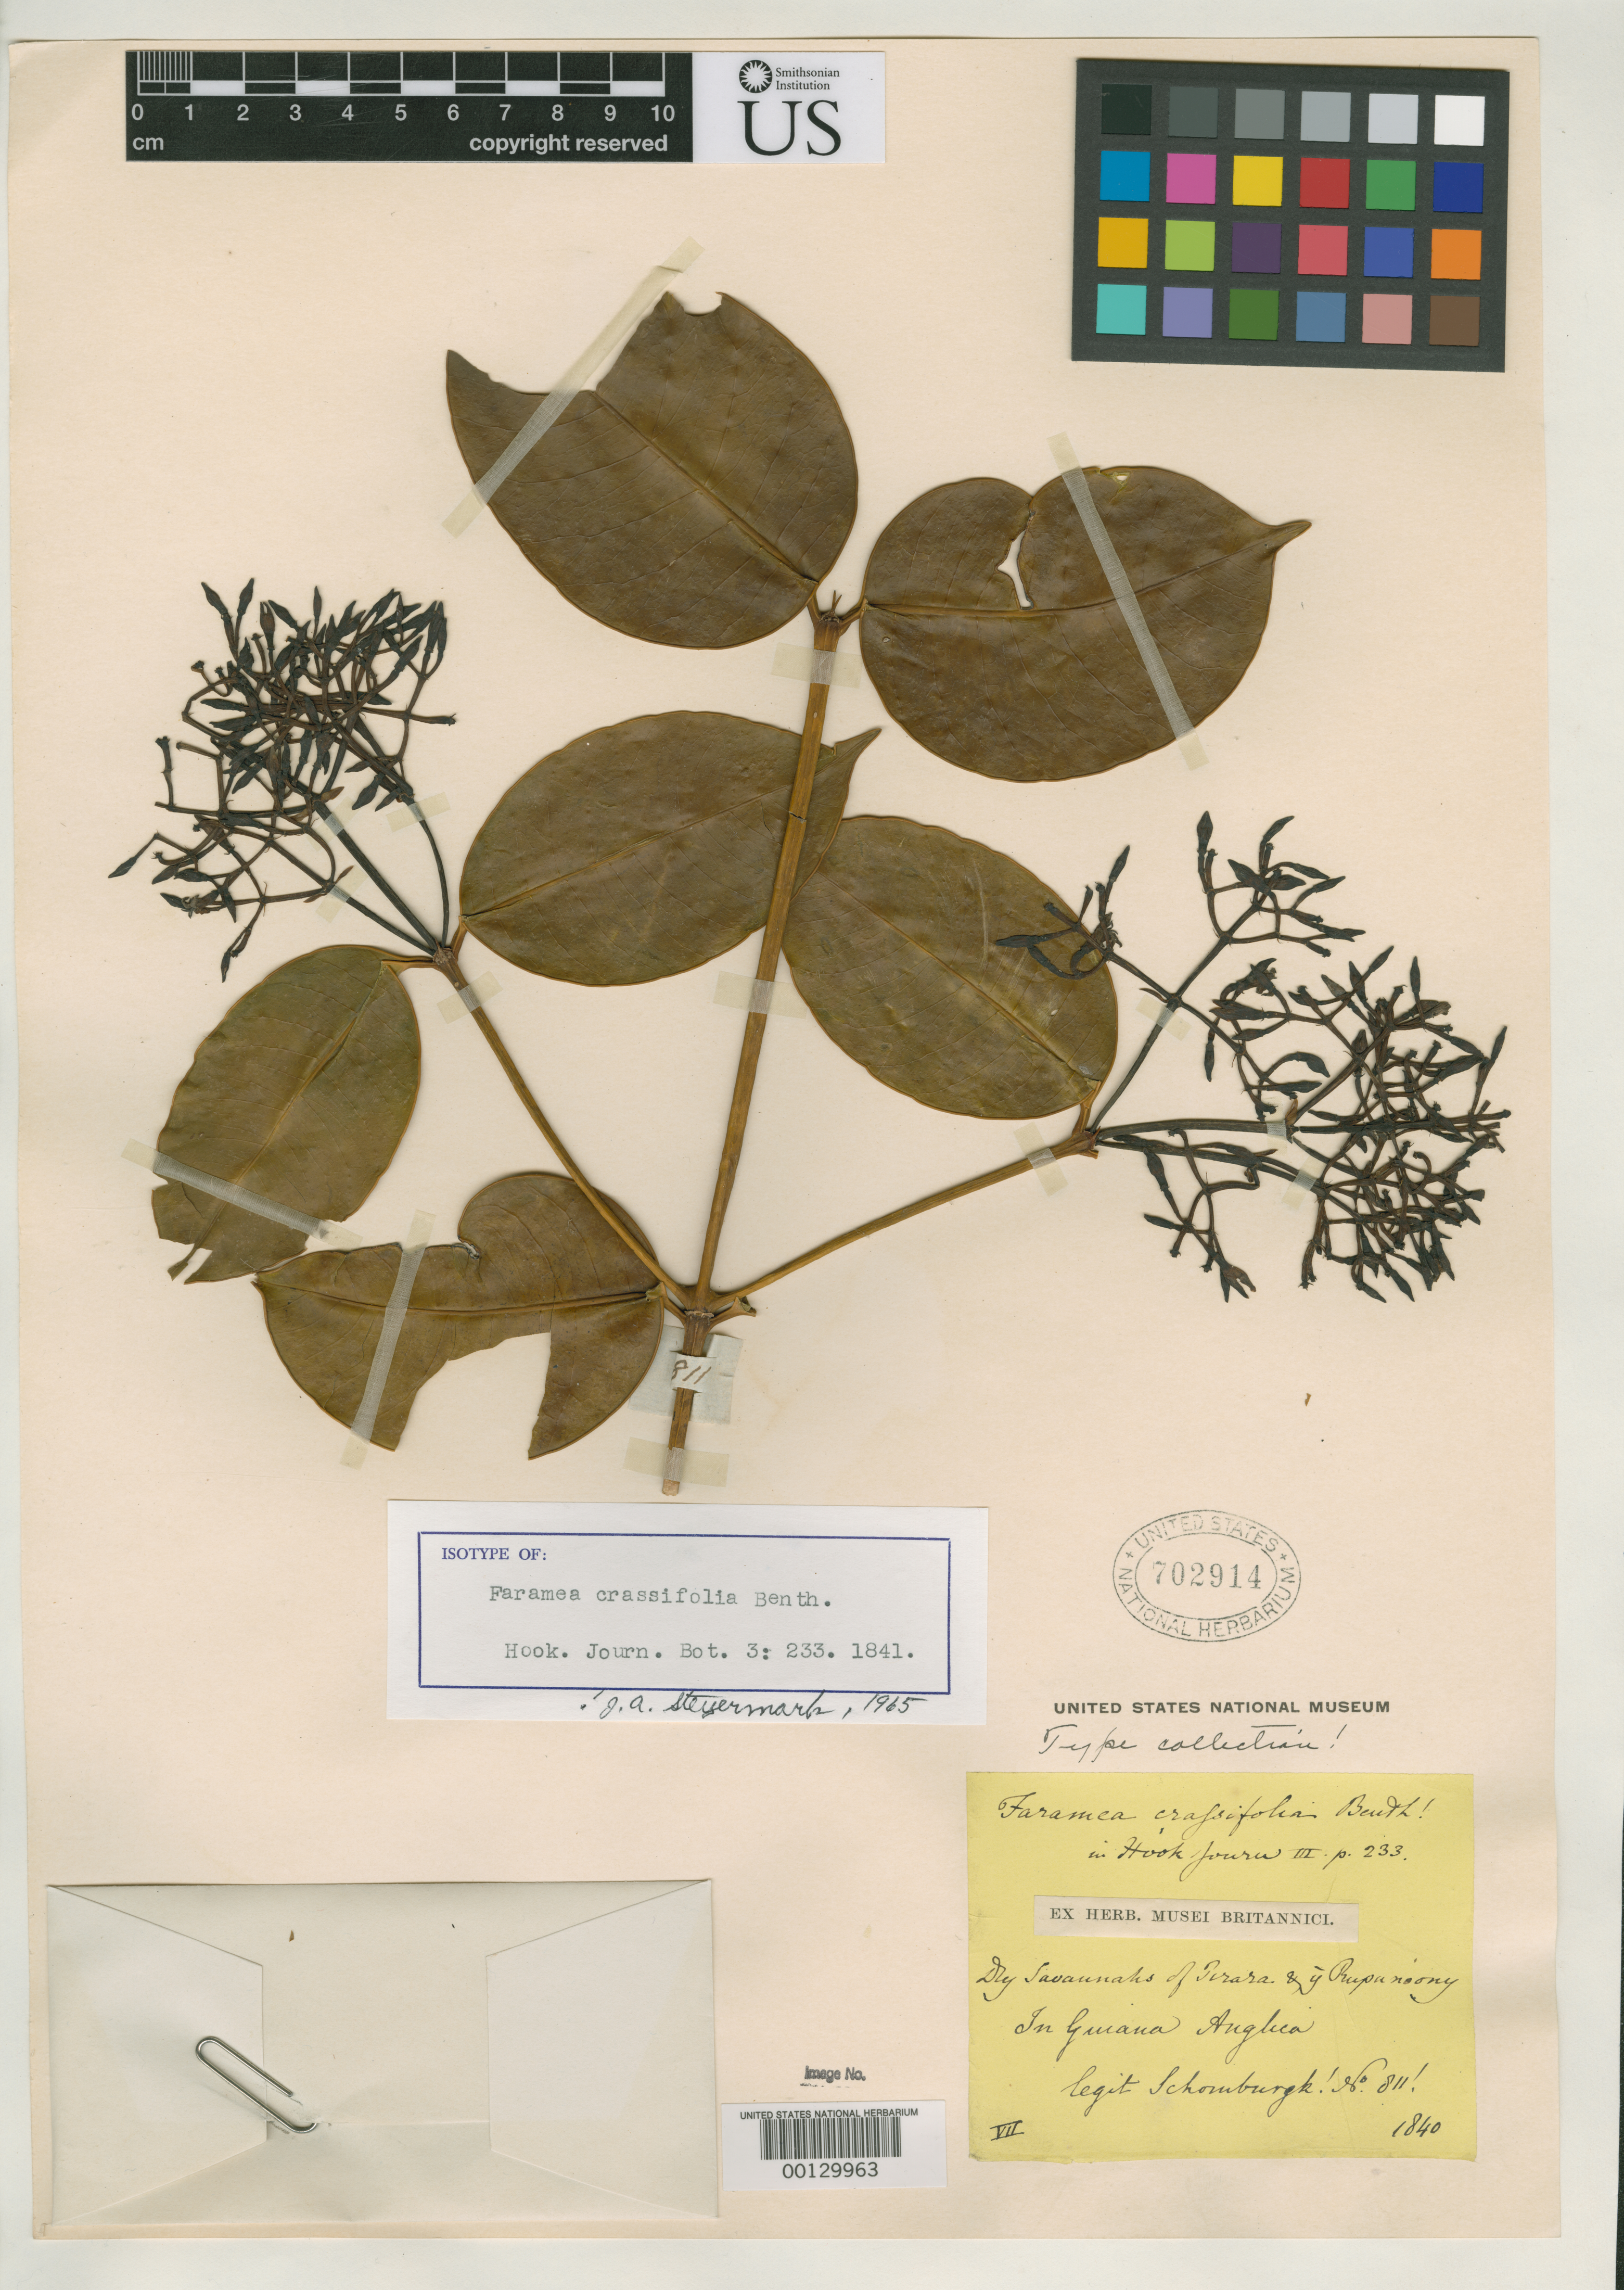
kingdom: Plantae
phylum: Tracheophyta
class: Magnoliopsida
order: Gentianales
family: Rubiaceae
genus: Faramea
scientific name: Faramea crassifolia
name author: Benth.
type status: Isotype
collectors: M. R. Schomburgk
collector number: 811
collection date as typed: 1840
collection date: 1840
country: Guyana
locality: Pirara & Rupunoony.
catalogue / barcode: US 702914